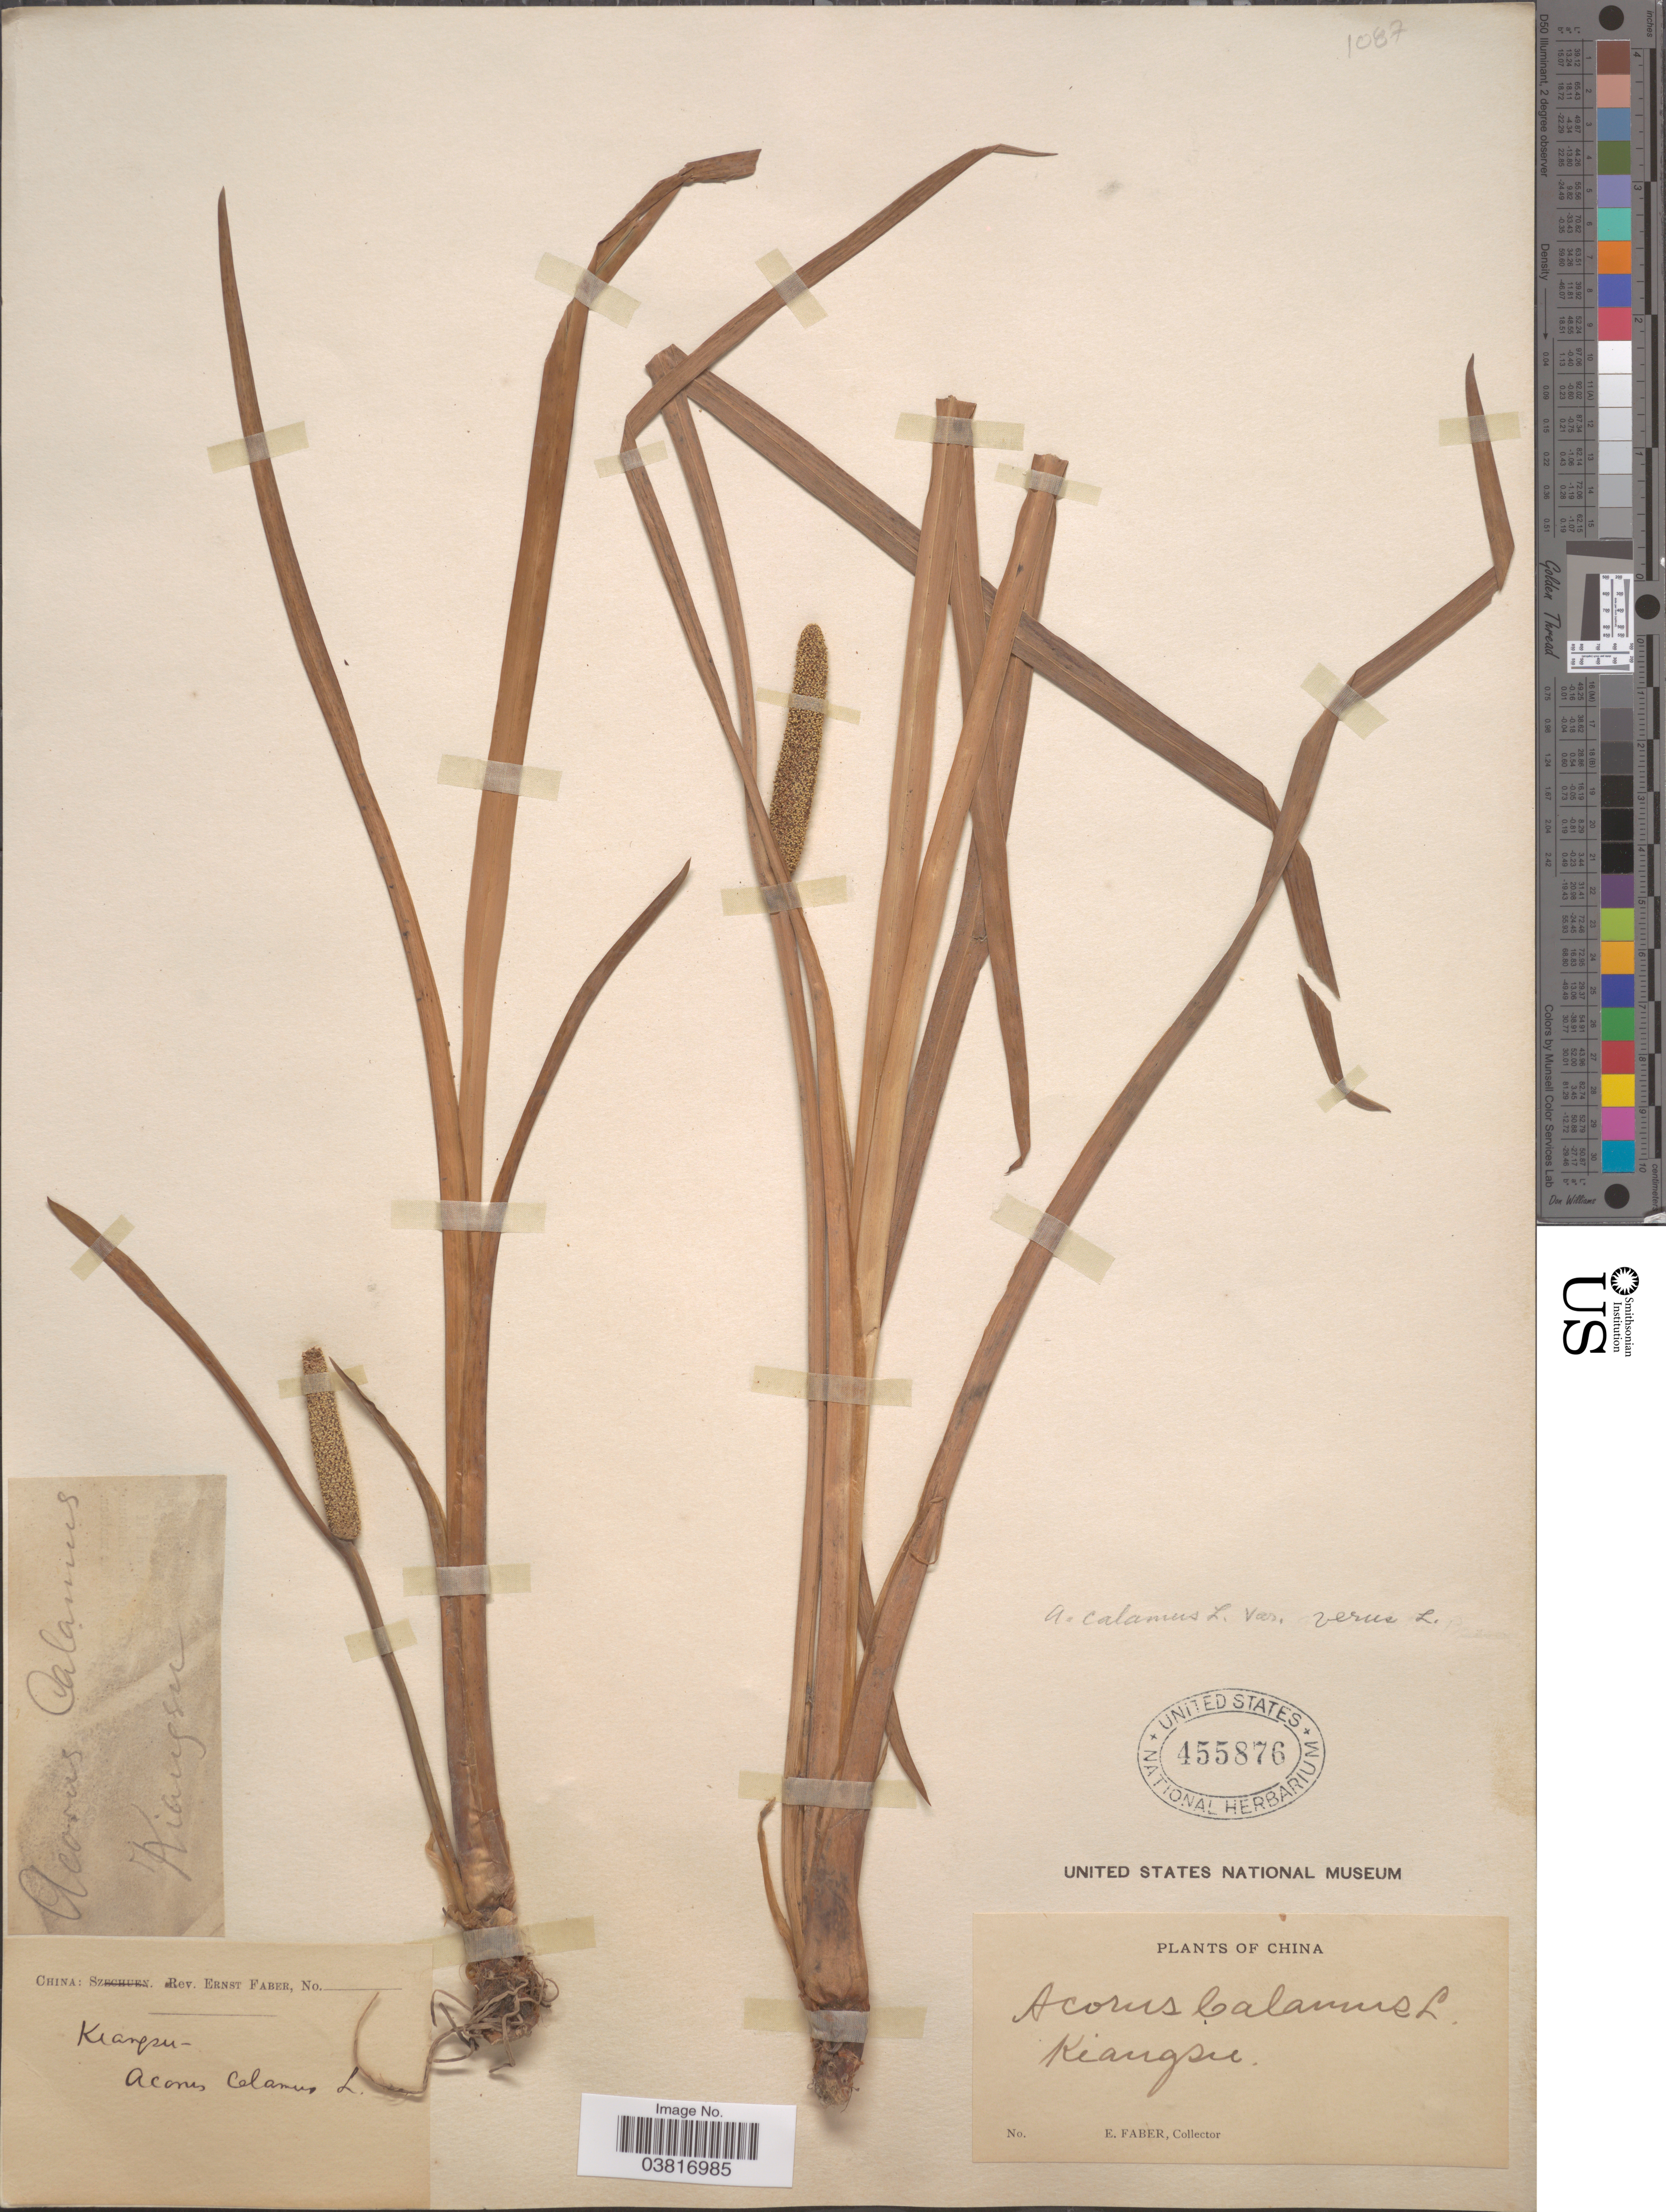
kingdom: Plantae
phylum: Tracheophyta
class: Liliopsida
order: Acorales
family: Acoraceae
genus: Acorus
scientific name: Acorus calamus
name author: L.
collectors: E. Faber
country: China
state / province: Jiangsu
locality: Kiangsu.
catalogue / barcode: US 455876